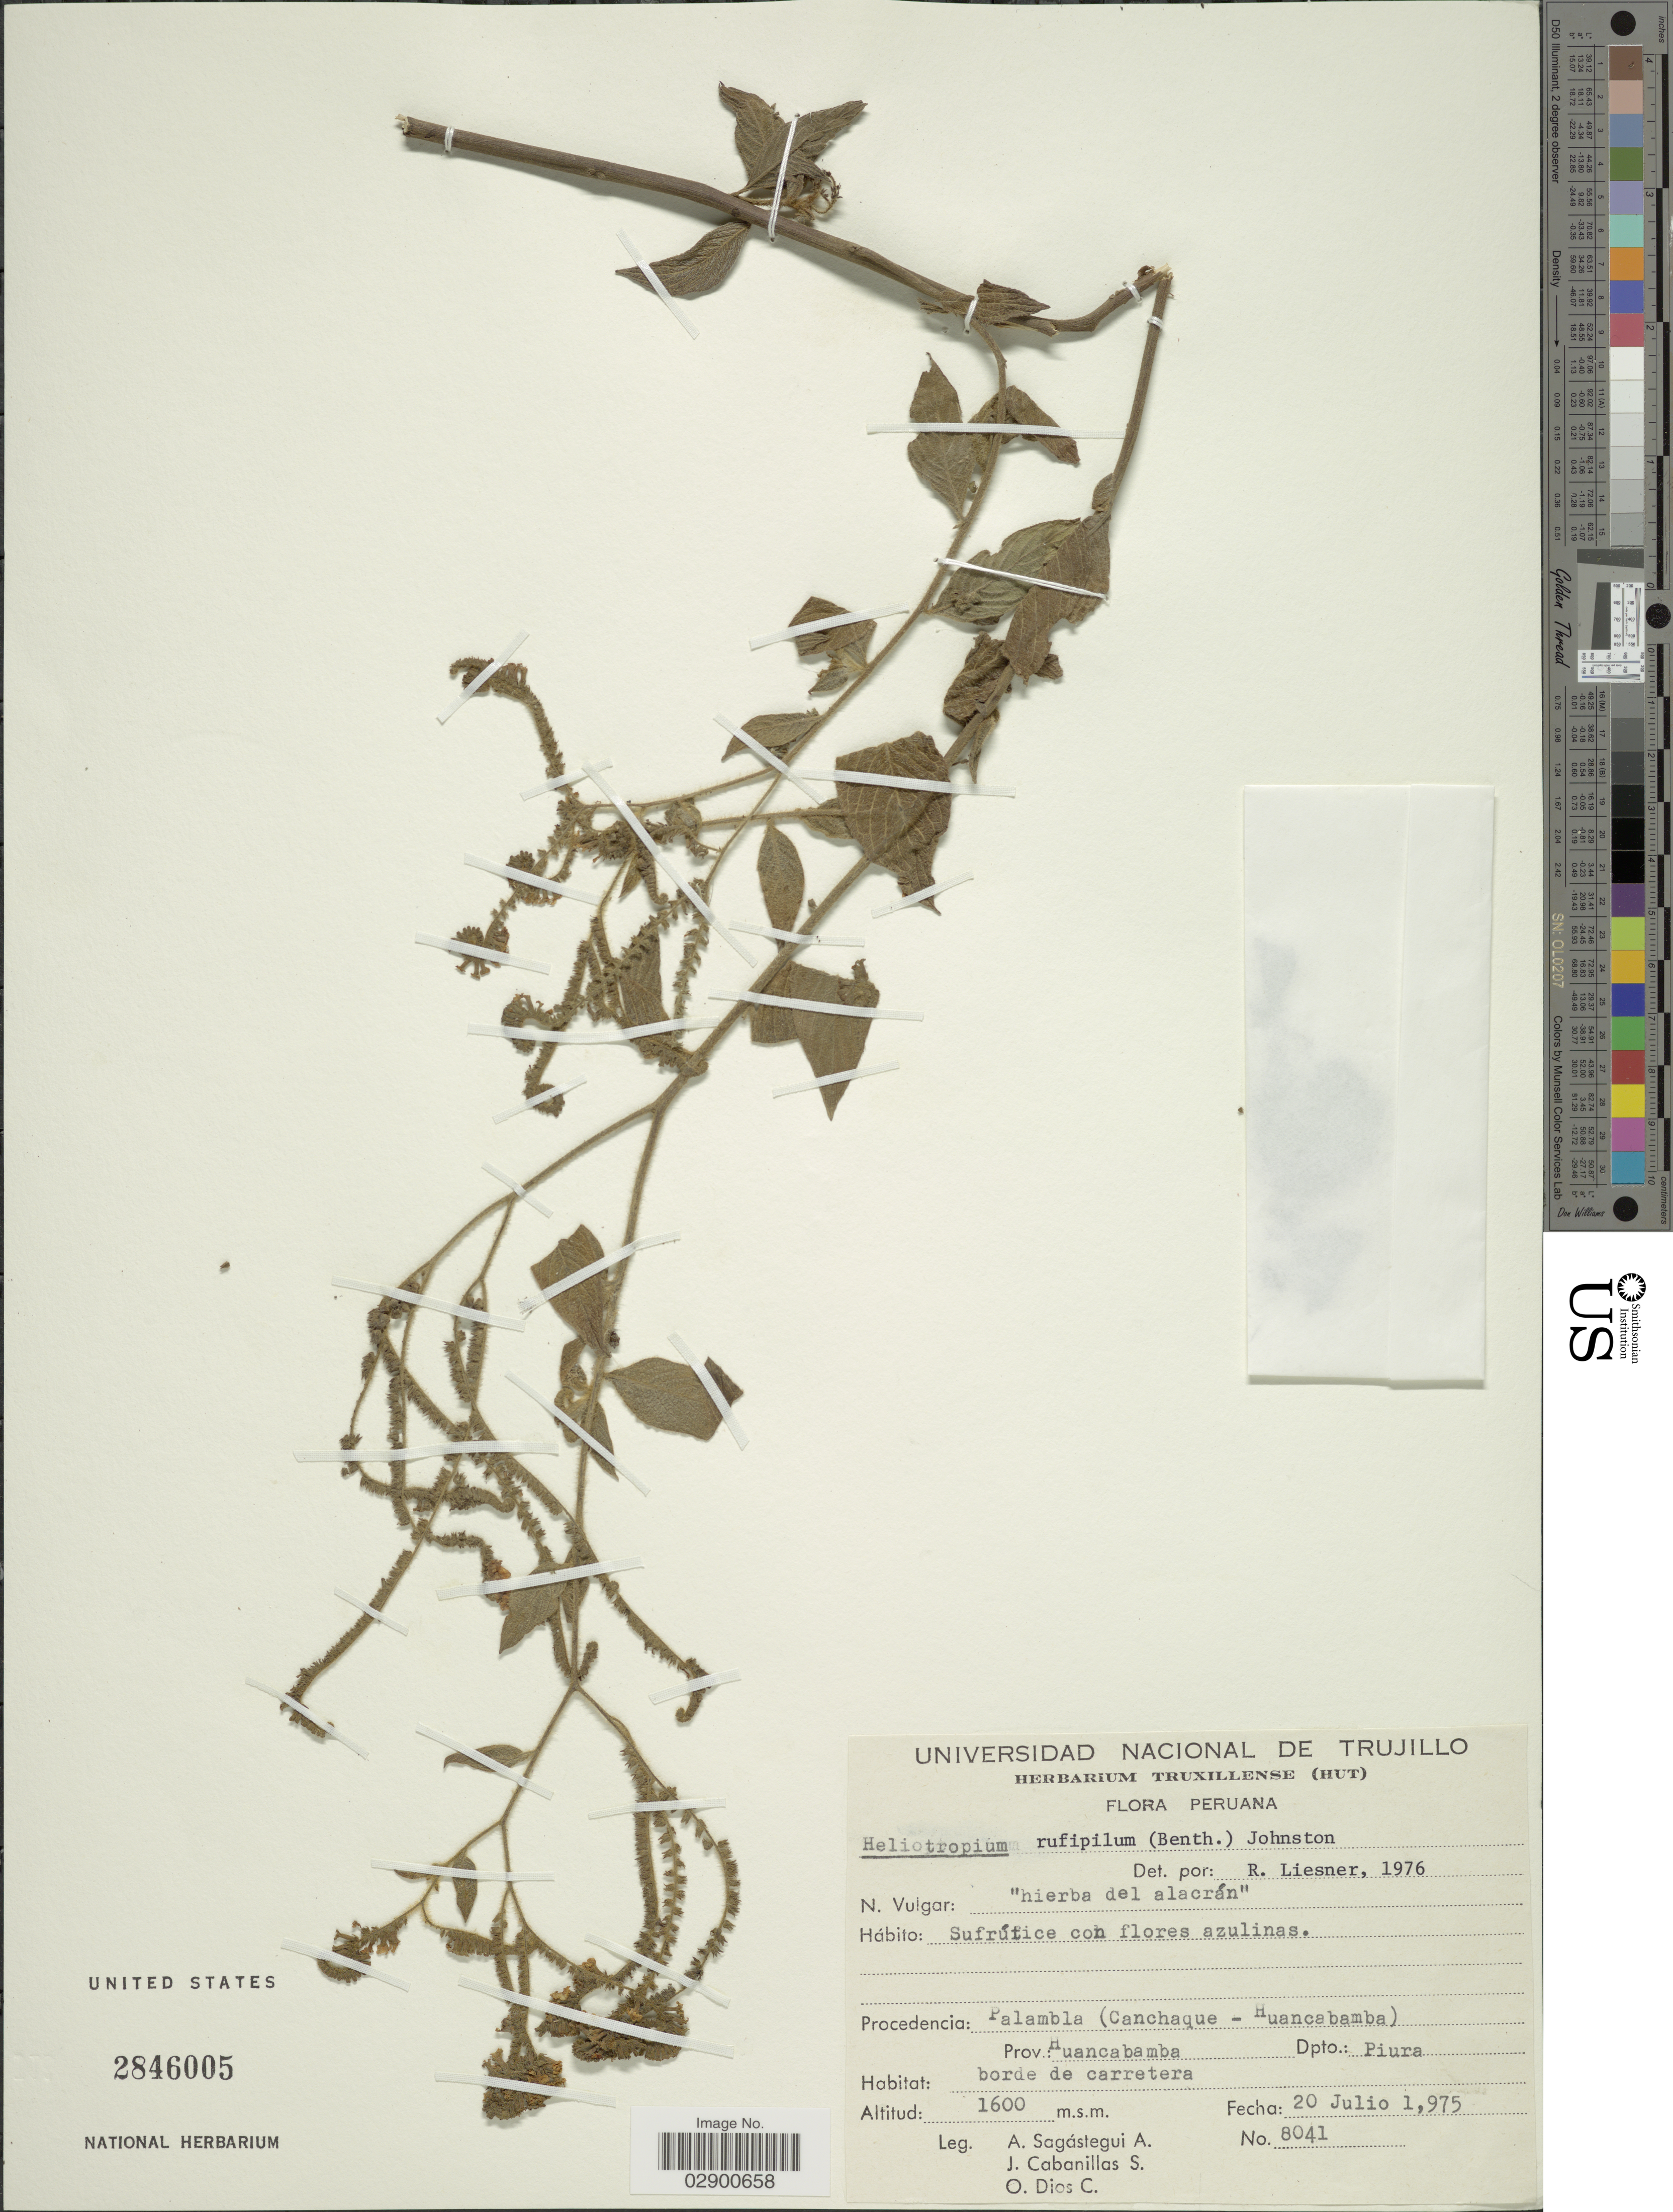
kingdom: Plantae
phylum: Tracheophyta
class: Magnoliopsida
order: Boraginales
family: Heliotropiaceae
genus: Heliotropium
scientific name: Heliotropium rufipilum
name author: (Benth.) I.M. Johnst.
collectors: A. Sagástegui A., J. Cabanillas S. & O. Dios C.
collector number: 8041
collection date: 1975-07-20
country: Peru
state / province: Piura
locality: Palambla (Canchaque - Huancabamba). Prov. Huancabamba. Dpto.: Piura.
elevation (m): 1600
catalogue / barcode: US 2846005